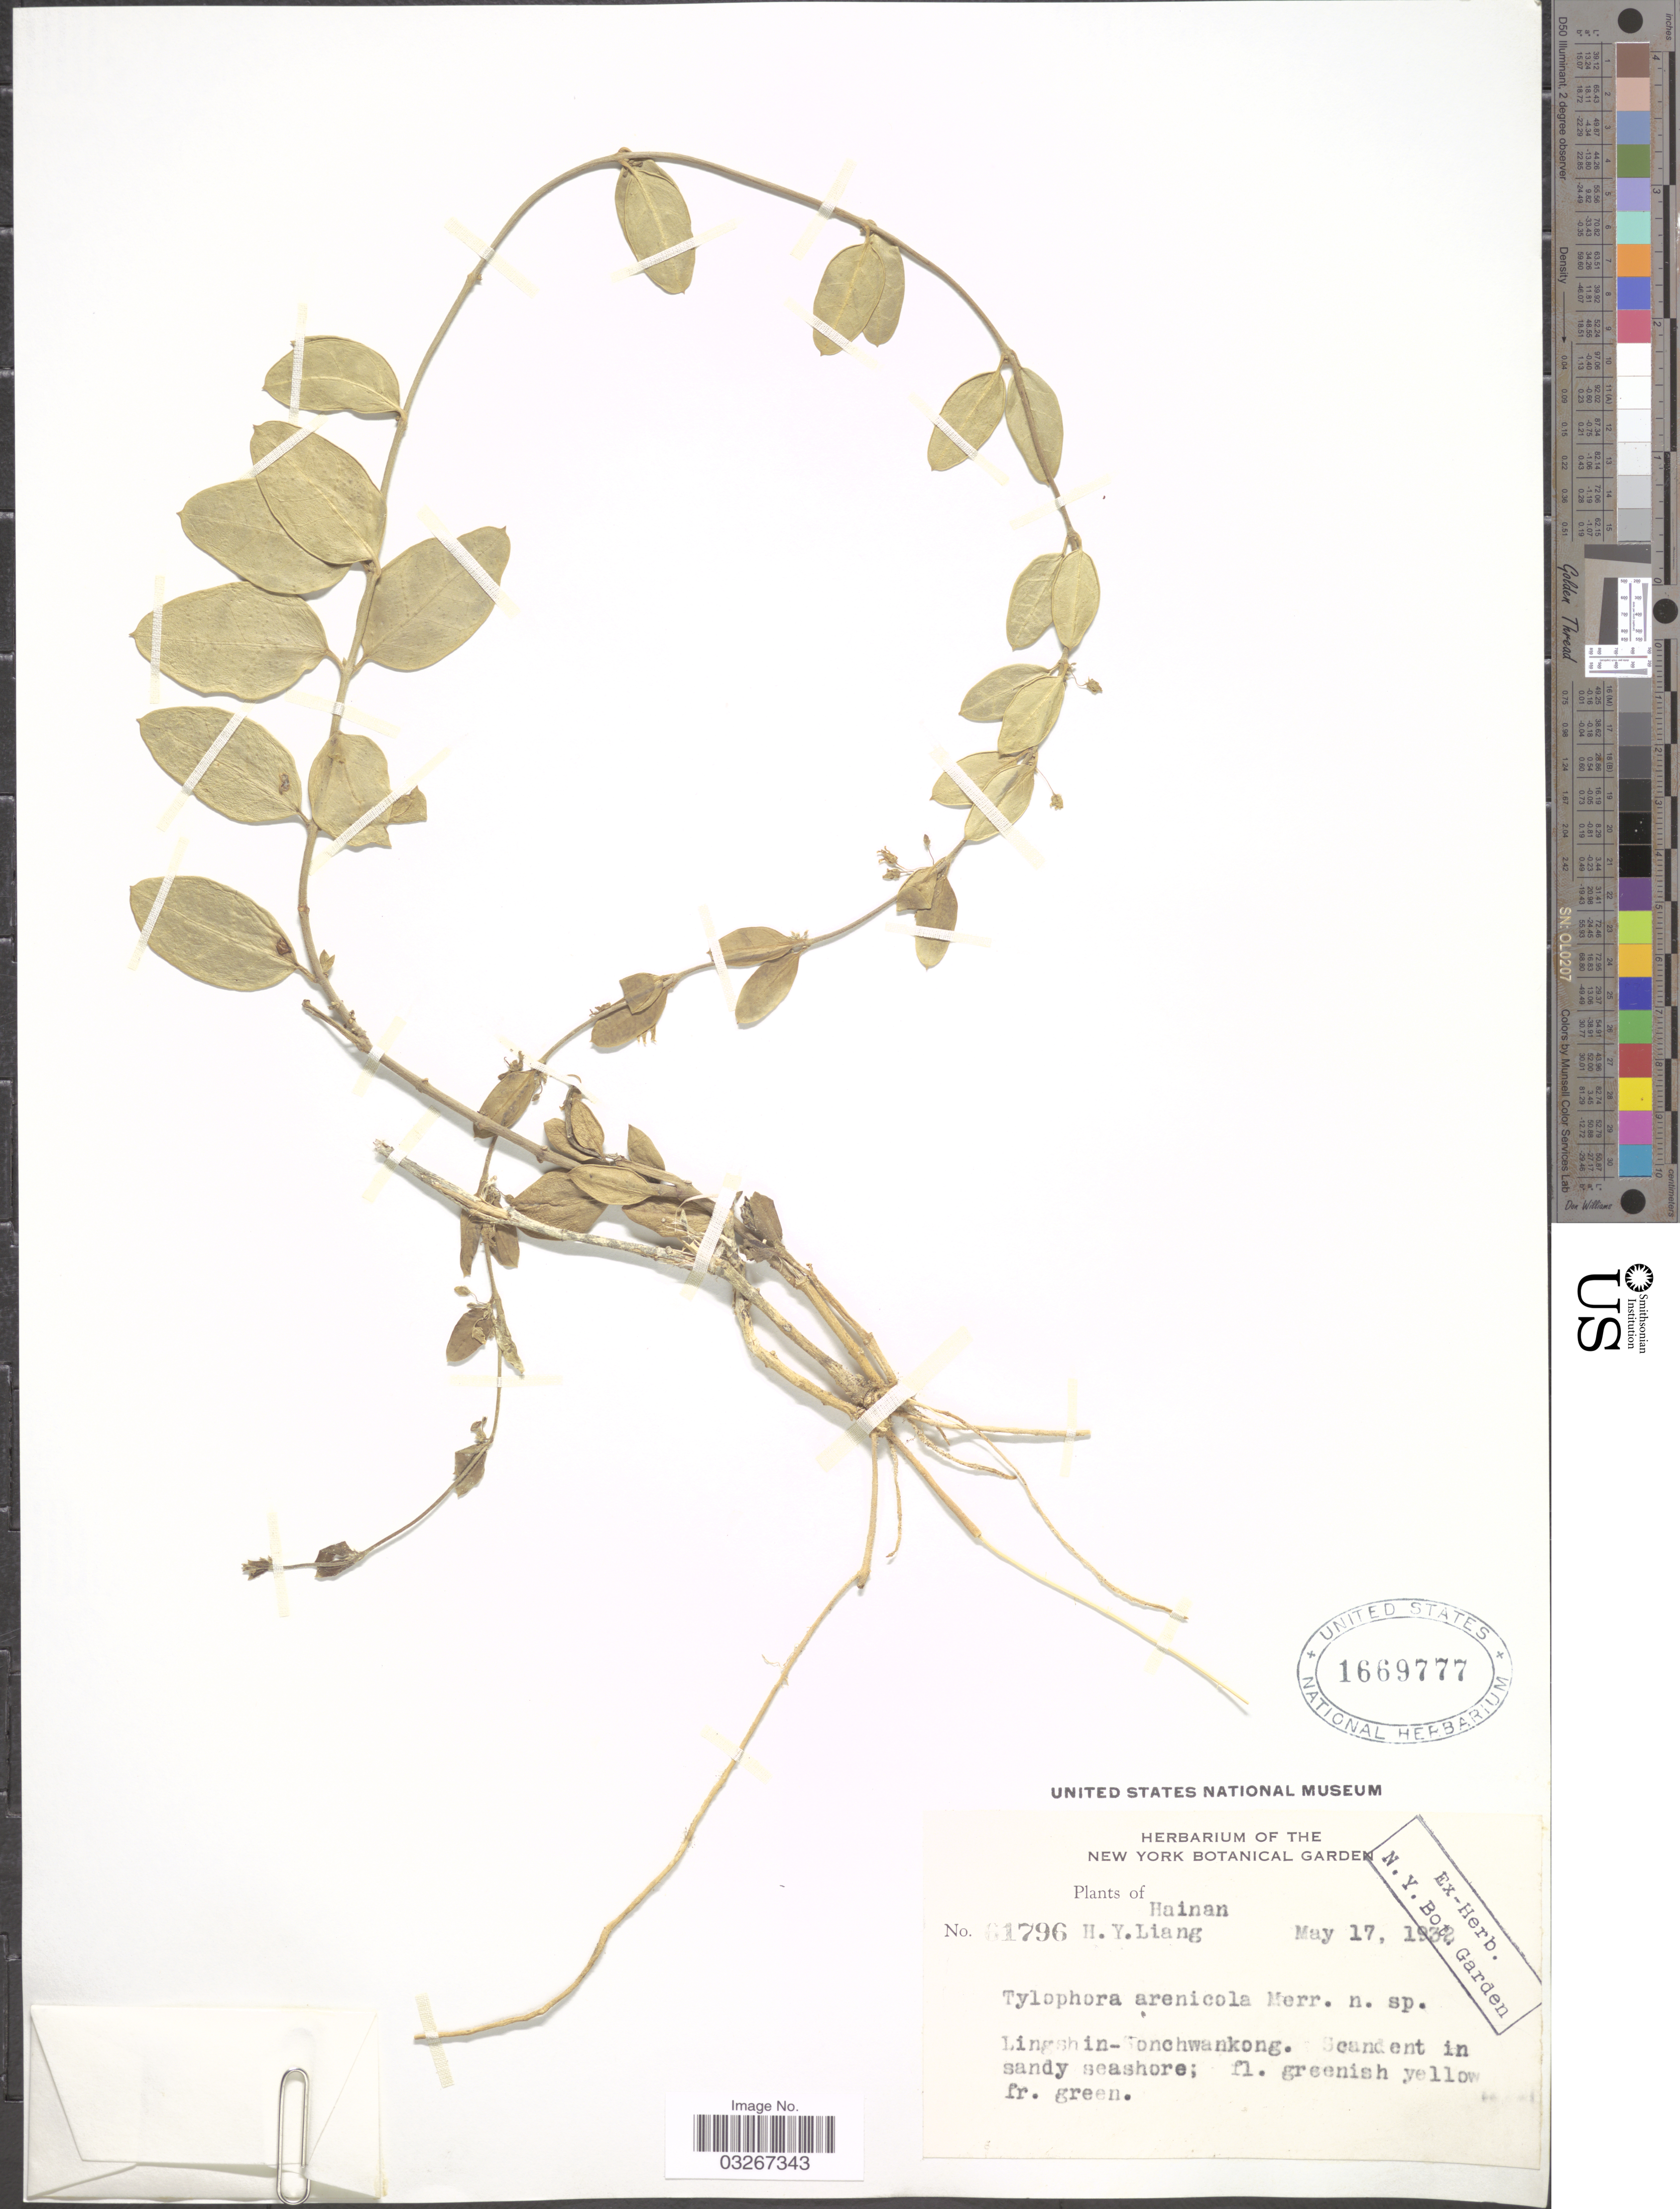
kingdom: Plantae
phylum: Tracheophyta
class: Magnoliopsida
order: Gentianales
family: Apocynaceae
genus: Tylophora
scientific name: Tylophora arenicola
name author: Merr.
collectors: H. Y. Liang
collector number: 61796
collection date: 1932-05-17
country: China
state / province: Hainan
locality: Lingshin-Tonchwankong [interpreted].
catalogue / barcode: US 1669777